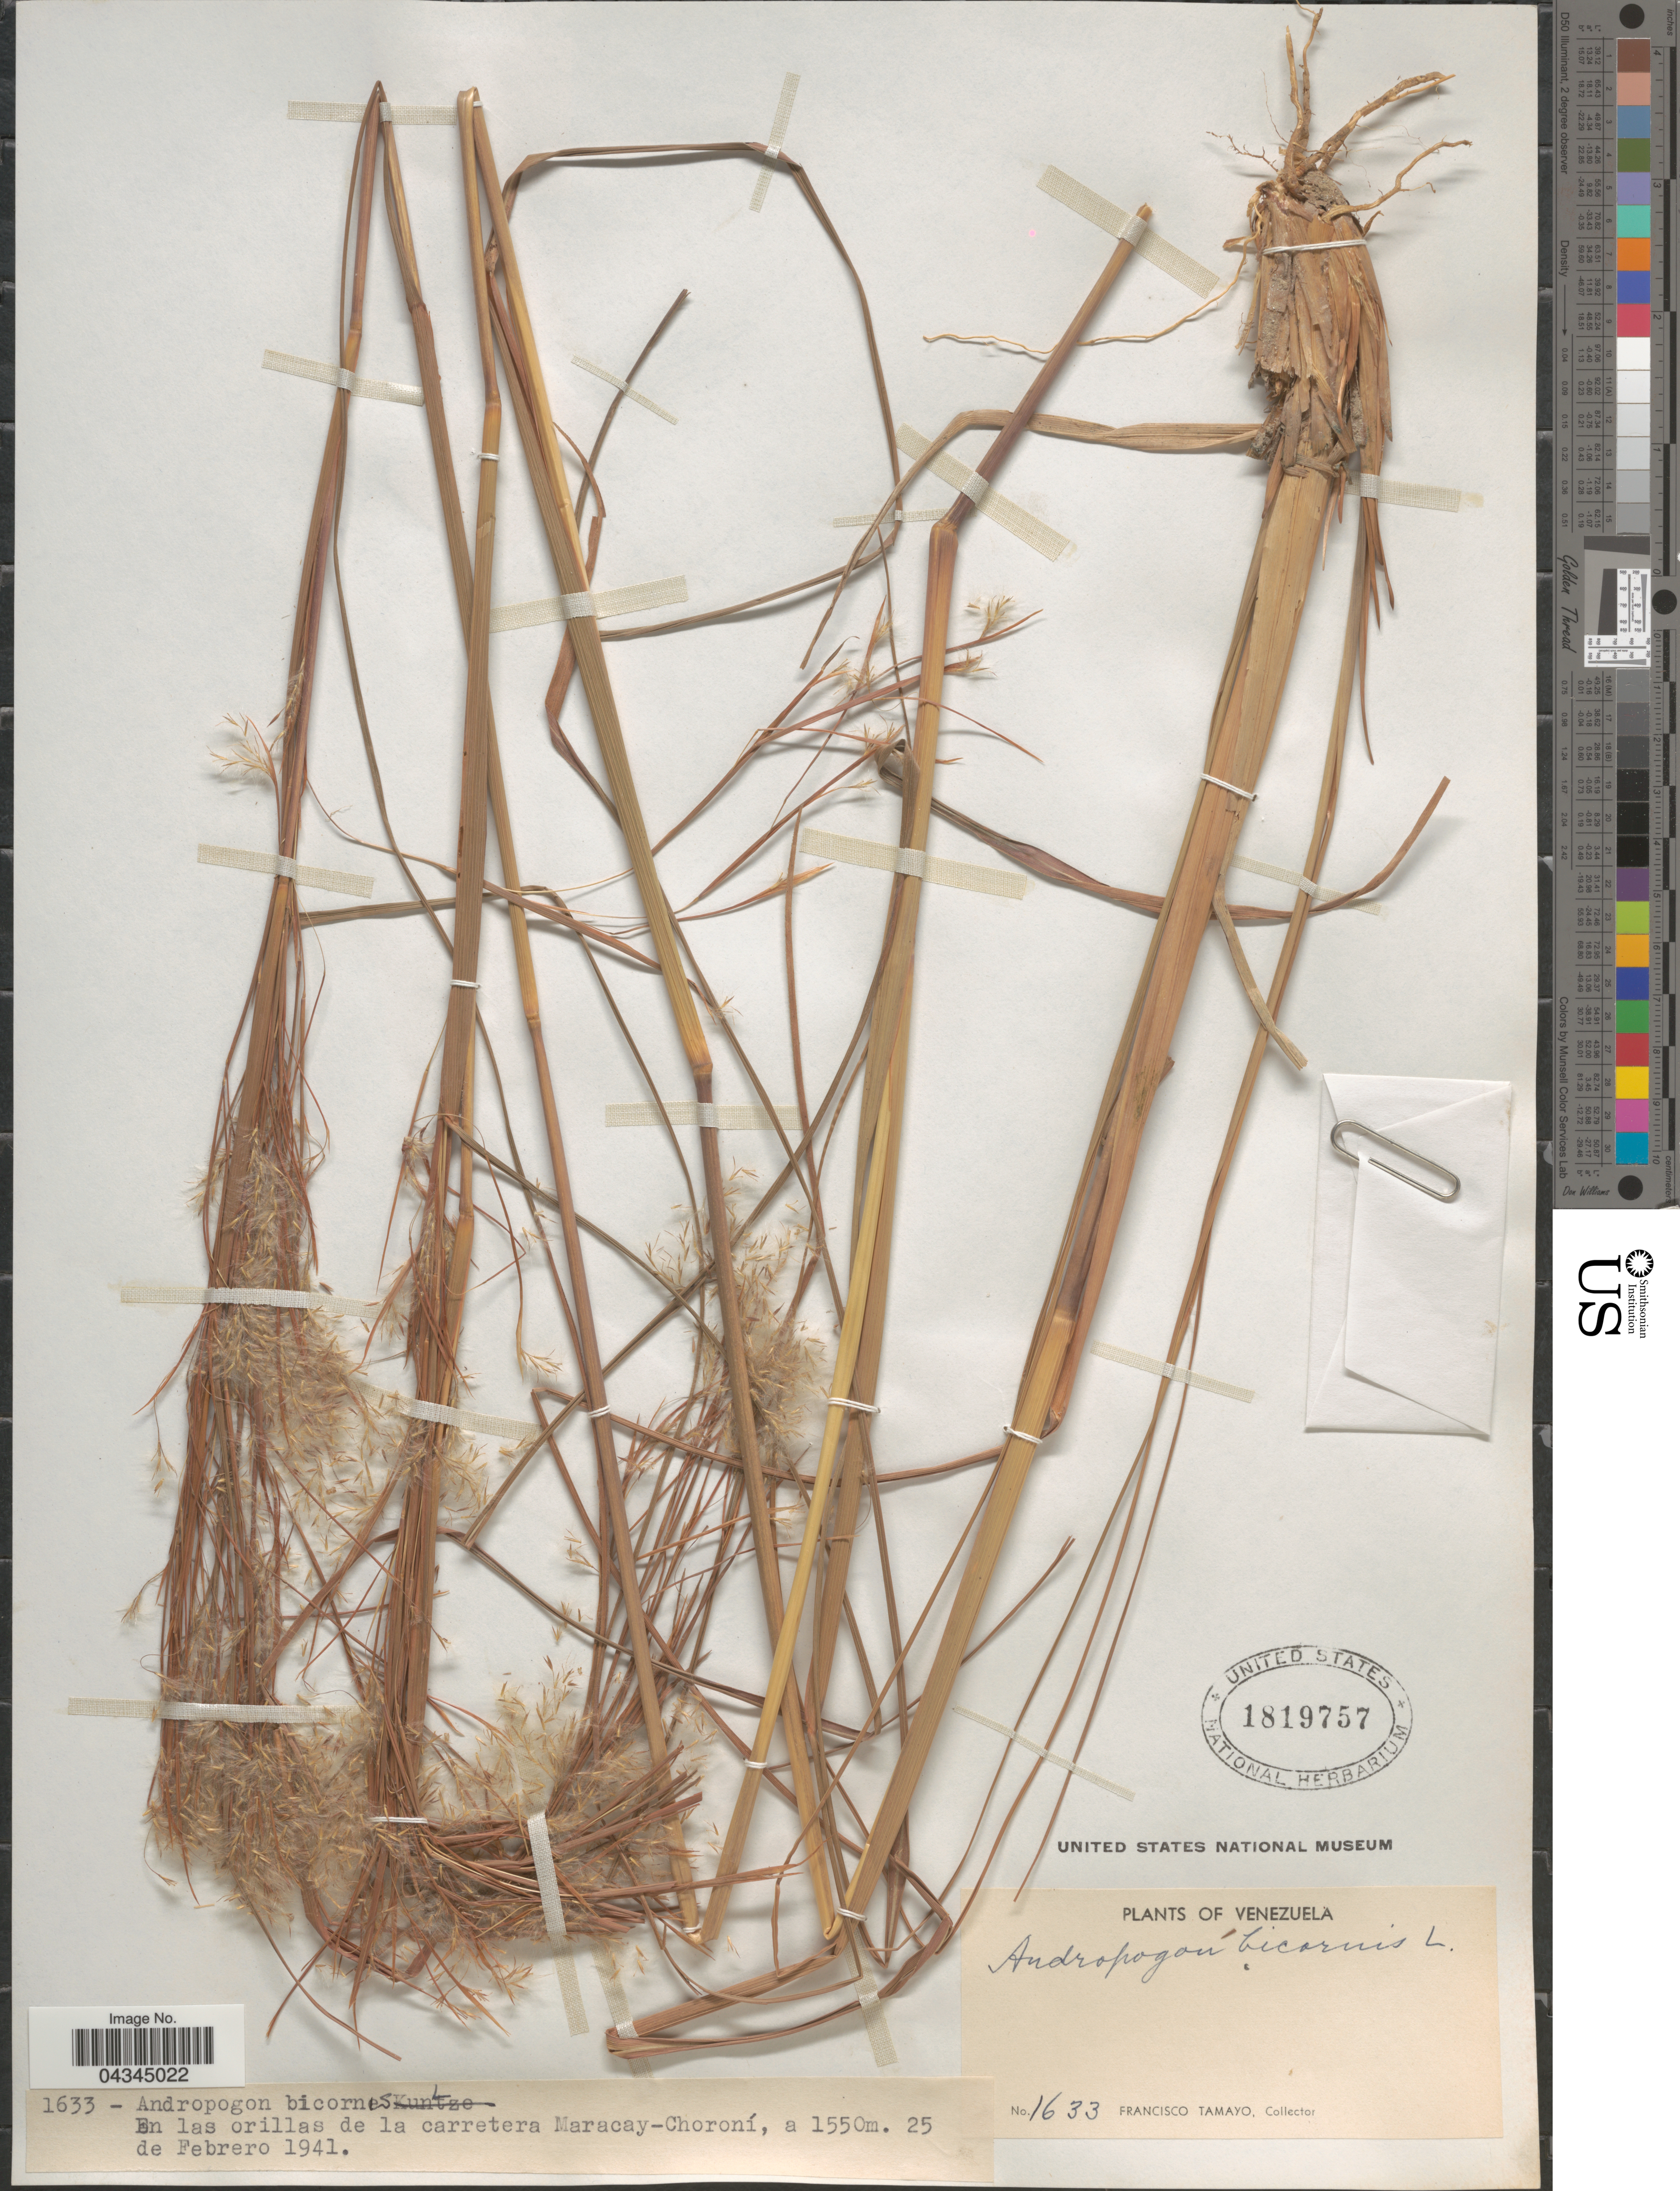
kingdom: Plantae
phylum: Tracheophyta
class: Liliopsida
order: Poales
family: Poaceae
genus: Andropogon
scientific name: Andropogon bicornis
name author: L.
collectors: F. Tamayo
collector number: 1633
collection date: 1941-02-25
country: Venezuela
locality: En las orillas de la carretera Maracay-Choroní.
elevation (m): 1550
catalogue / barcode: US 1819757